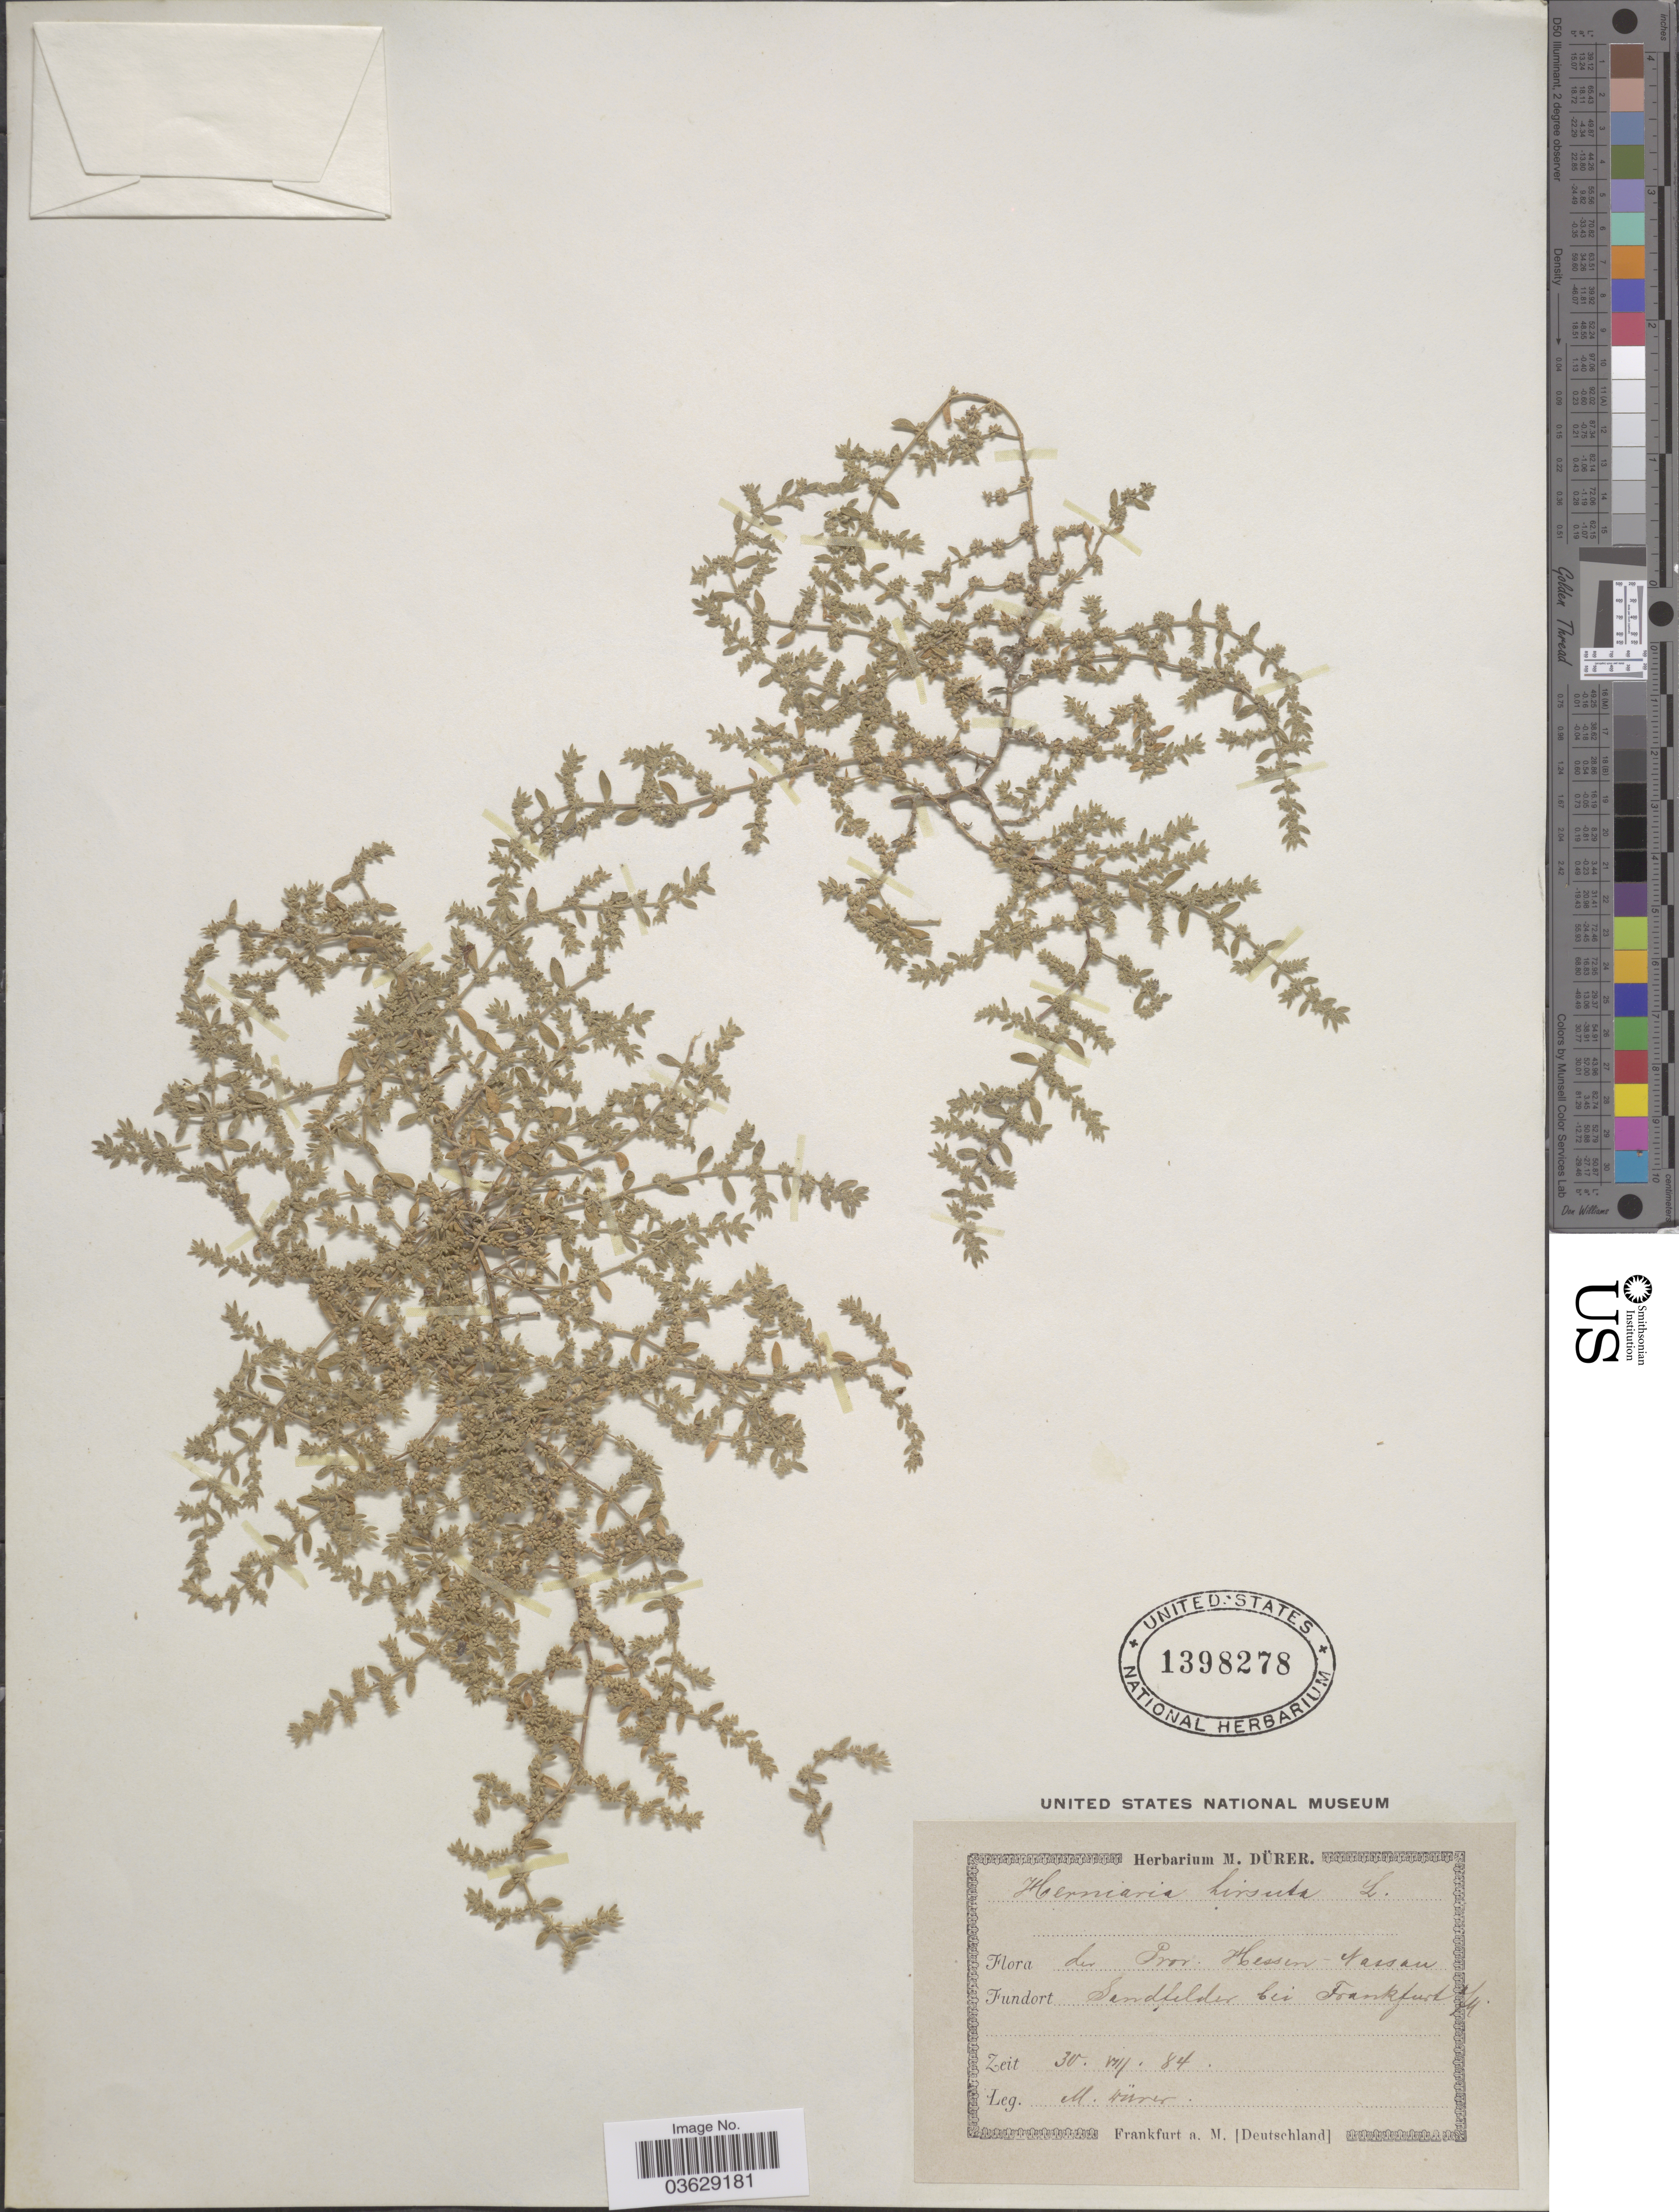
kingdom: Plantae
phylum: Tracheophyta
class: Magnoliopsida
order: Caryophyllales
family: Caryophyllaceae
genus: Herniaria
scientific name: Herniaria hirsuta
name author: L.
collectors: M. Durer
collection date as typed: Transcribed d/m/y: 30/8/84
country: Germany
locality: Der Prov. Hessen-Nassau. Fundort Sandfelder [interpreted] bei Frankfurt [interpreted]. Deutschland.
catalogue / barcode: US 1398278